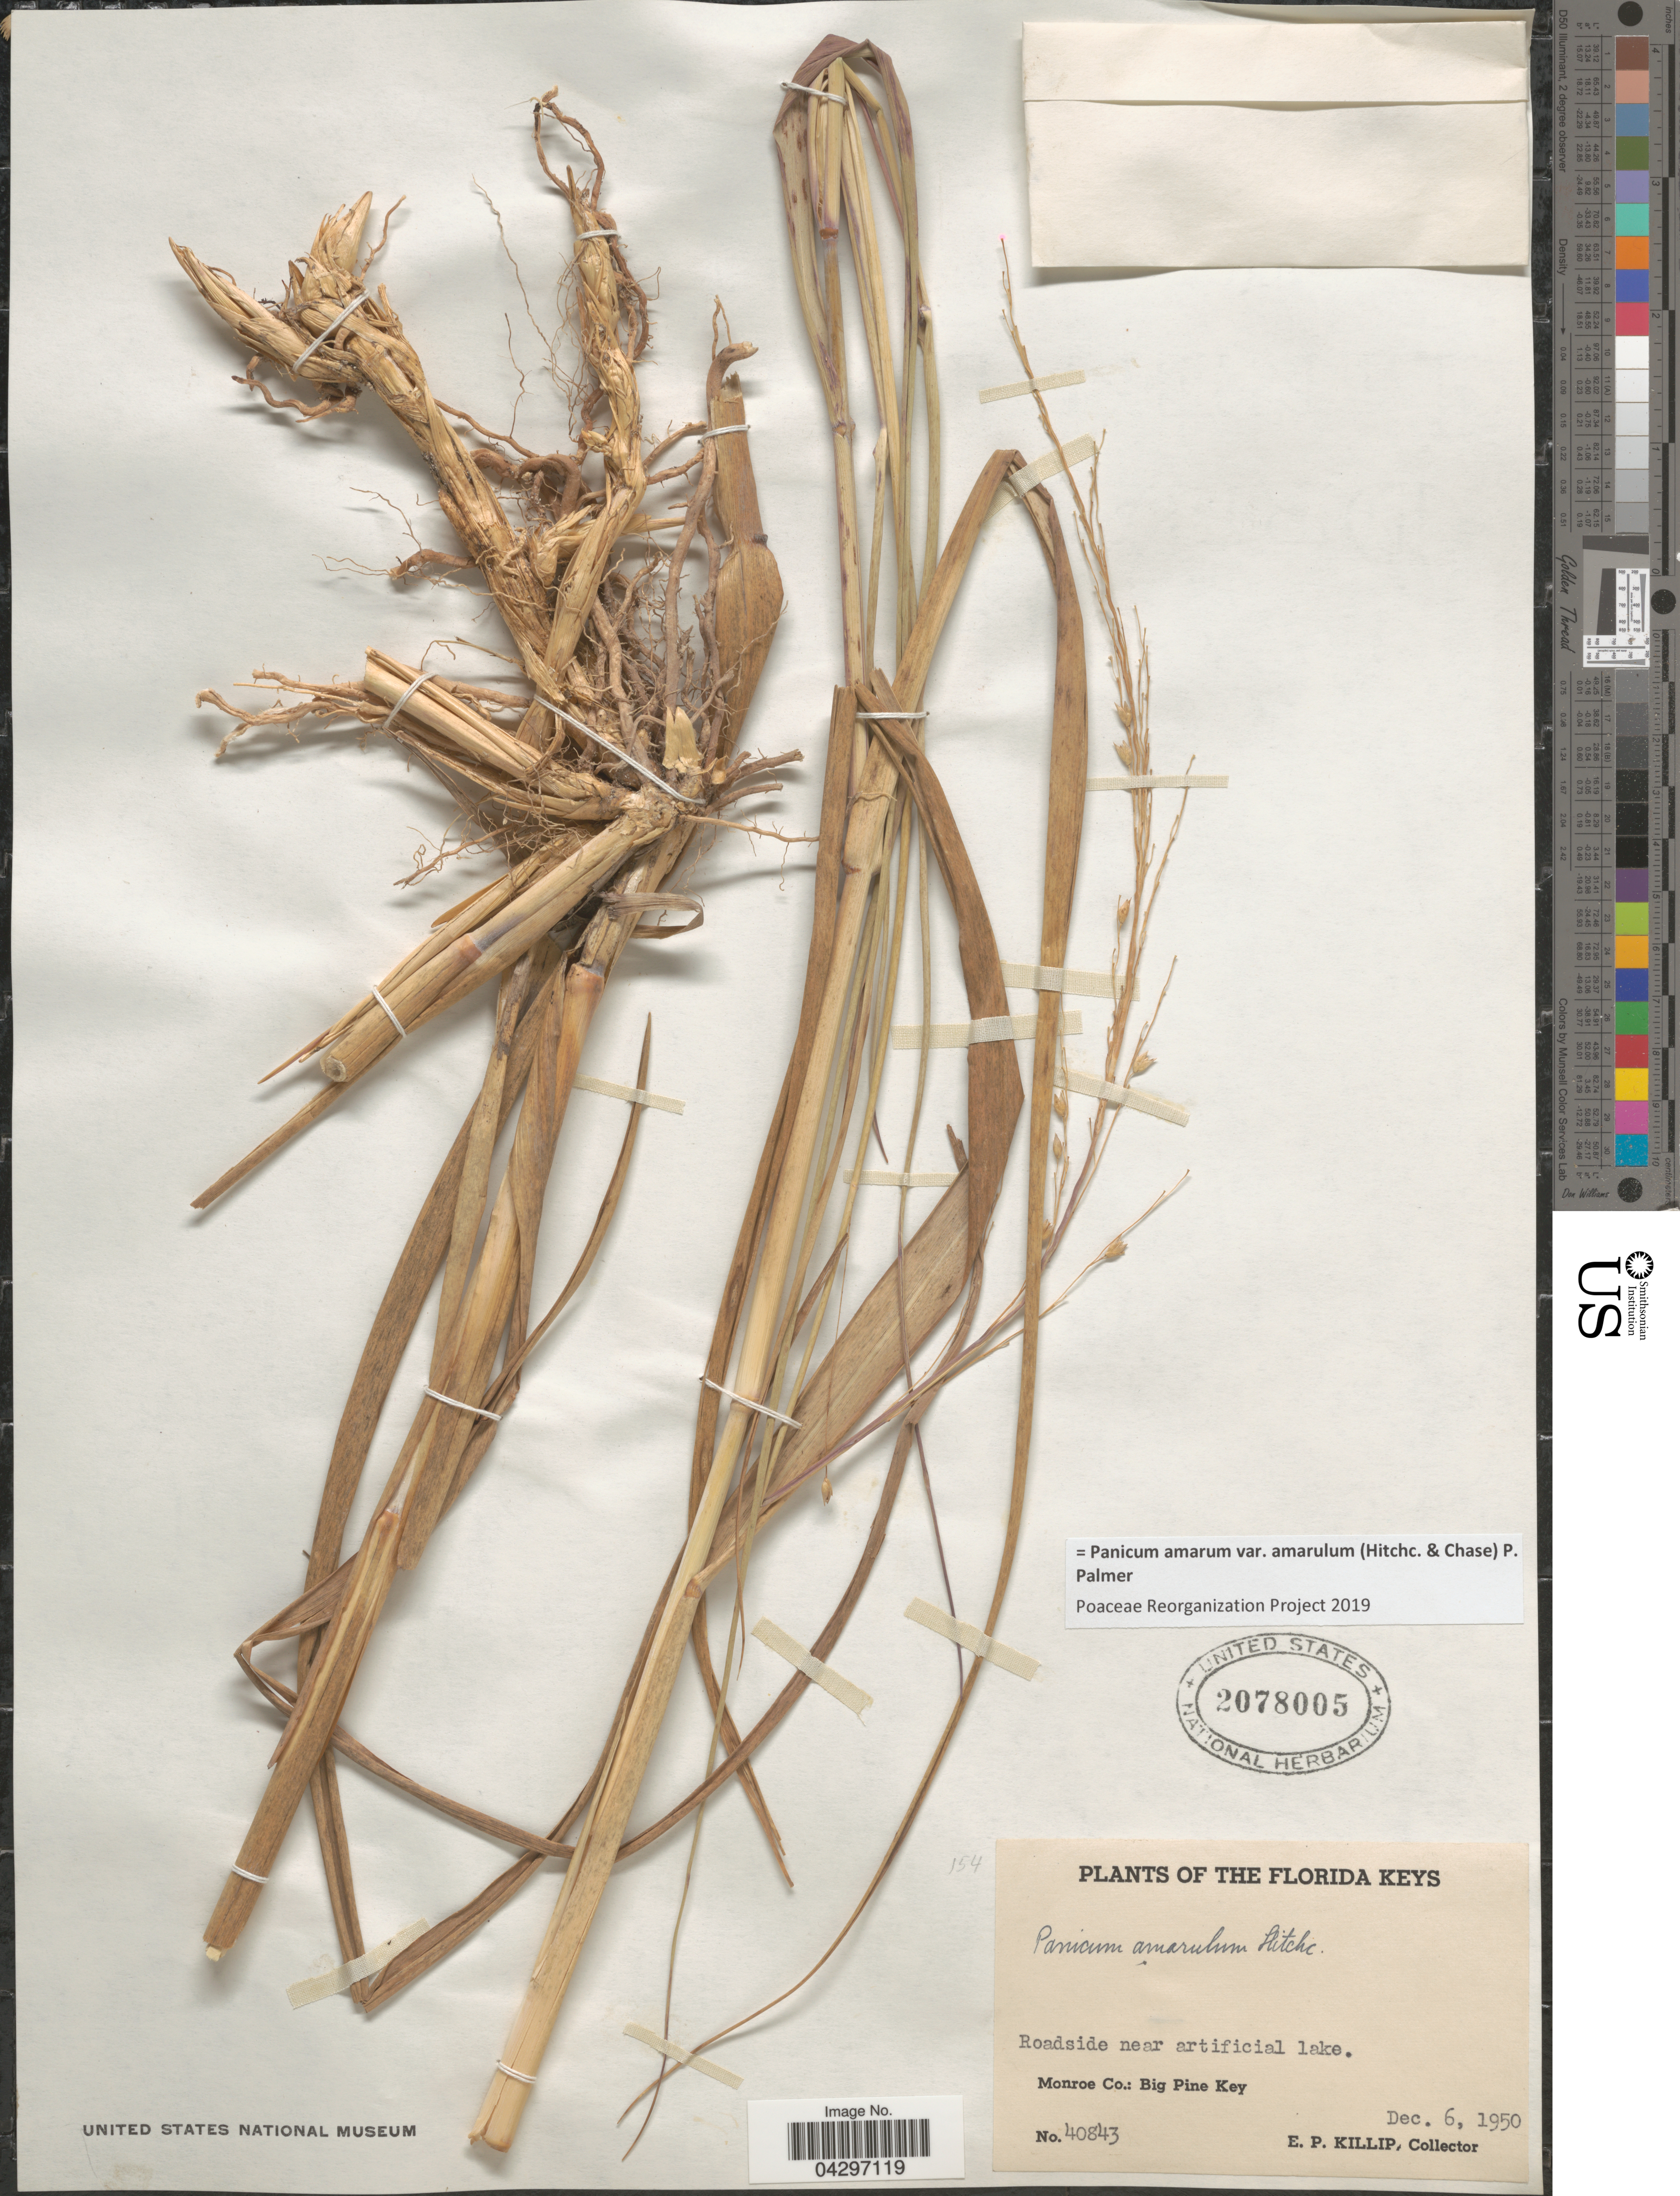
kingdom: Plantae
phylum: Tracheophyta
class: Liliopsida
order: Poales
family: Poaceae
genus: Panicum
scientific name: Panicum amarum var. amarulum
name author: (Hitchc. & Chase) Freckmann & Lelong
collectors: E. P. Killip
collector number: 40843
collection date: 1950-12-06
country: United States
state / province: Florida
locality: The Florida Keys. Roadside near artificial lake. Monroe Co.: Big Pine Key.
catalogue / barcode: US 2078005